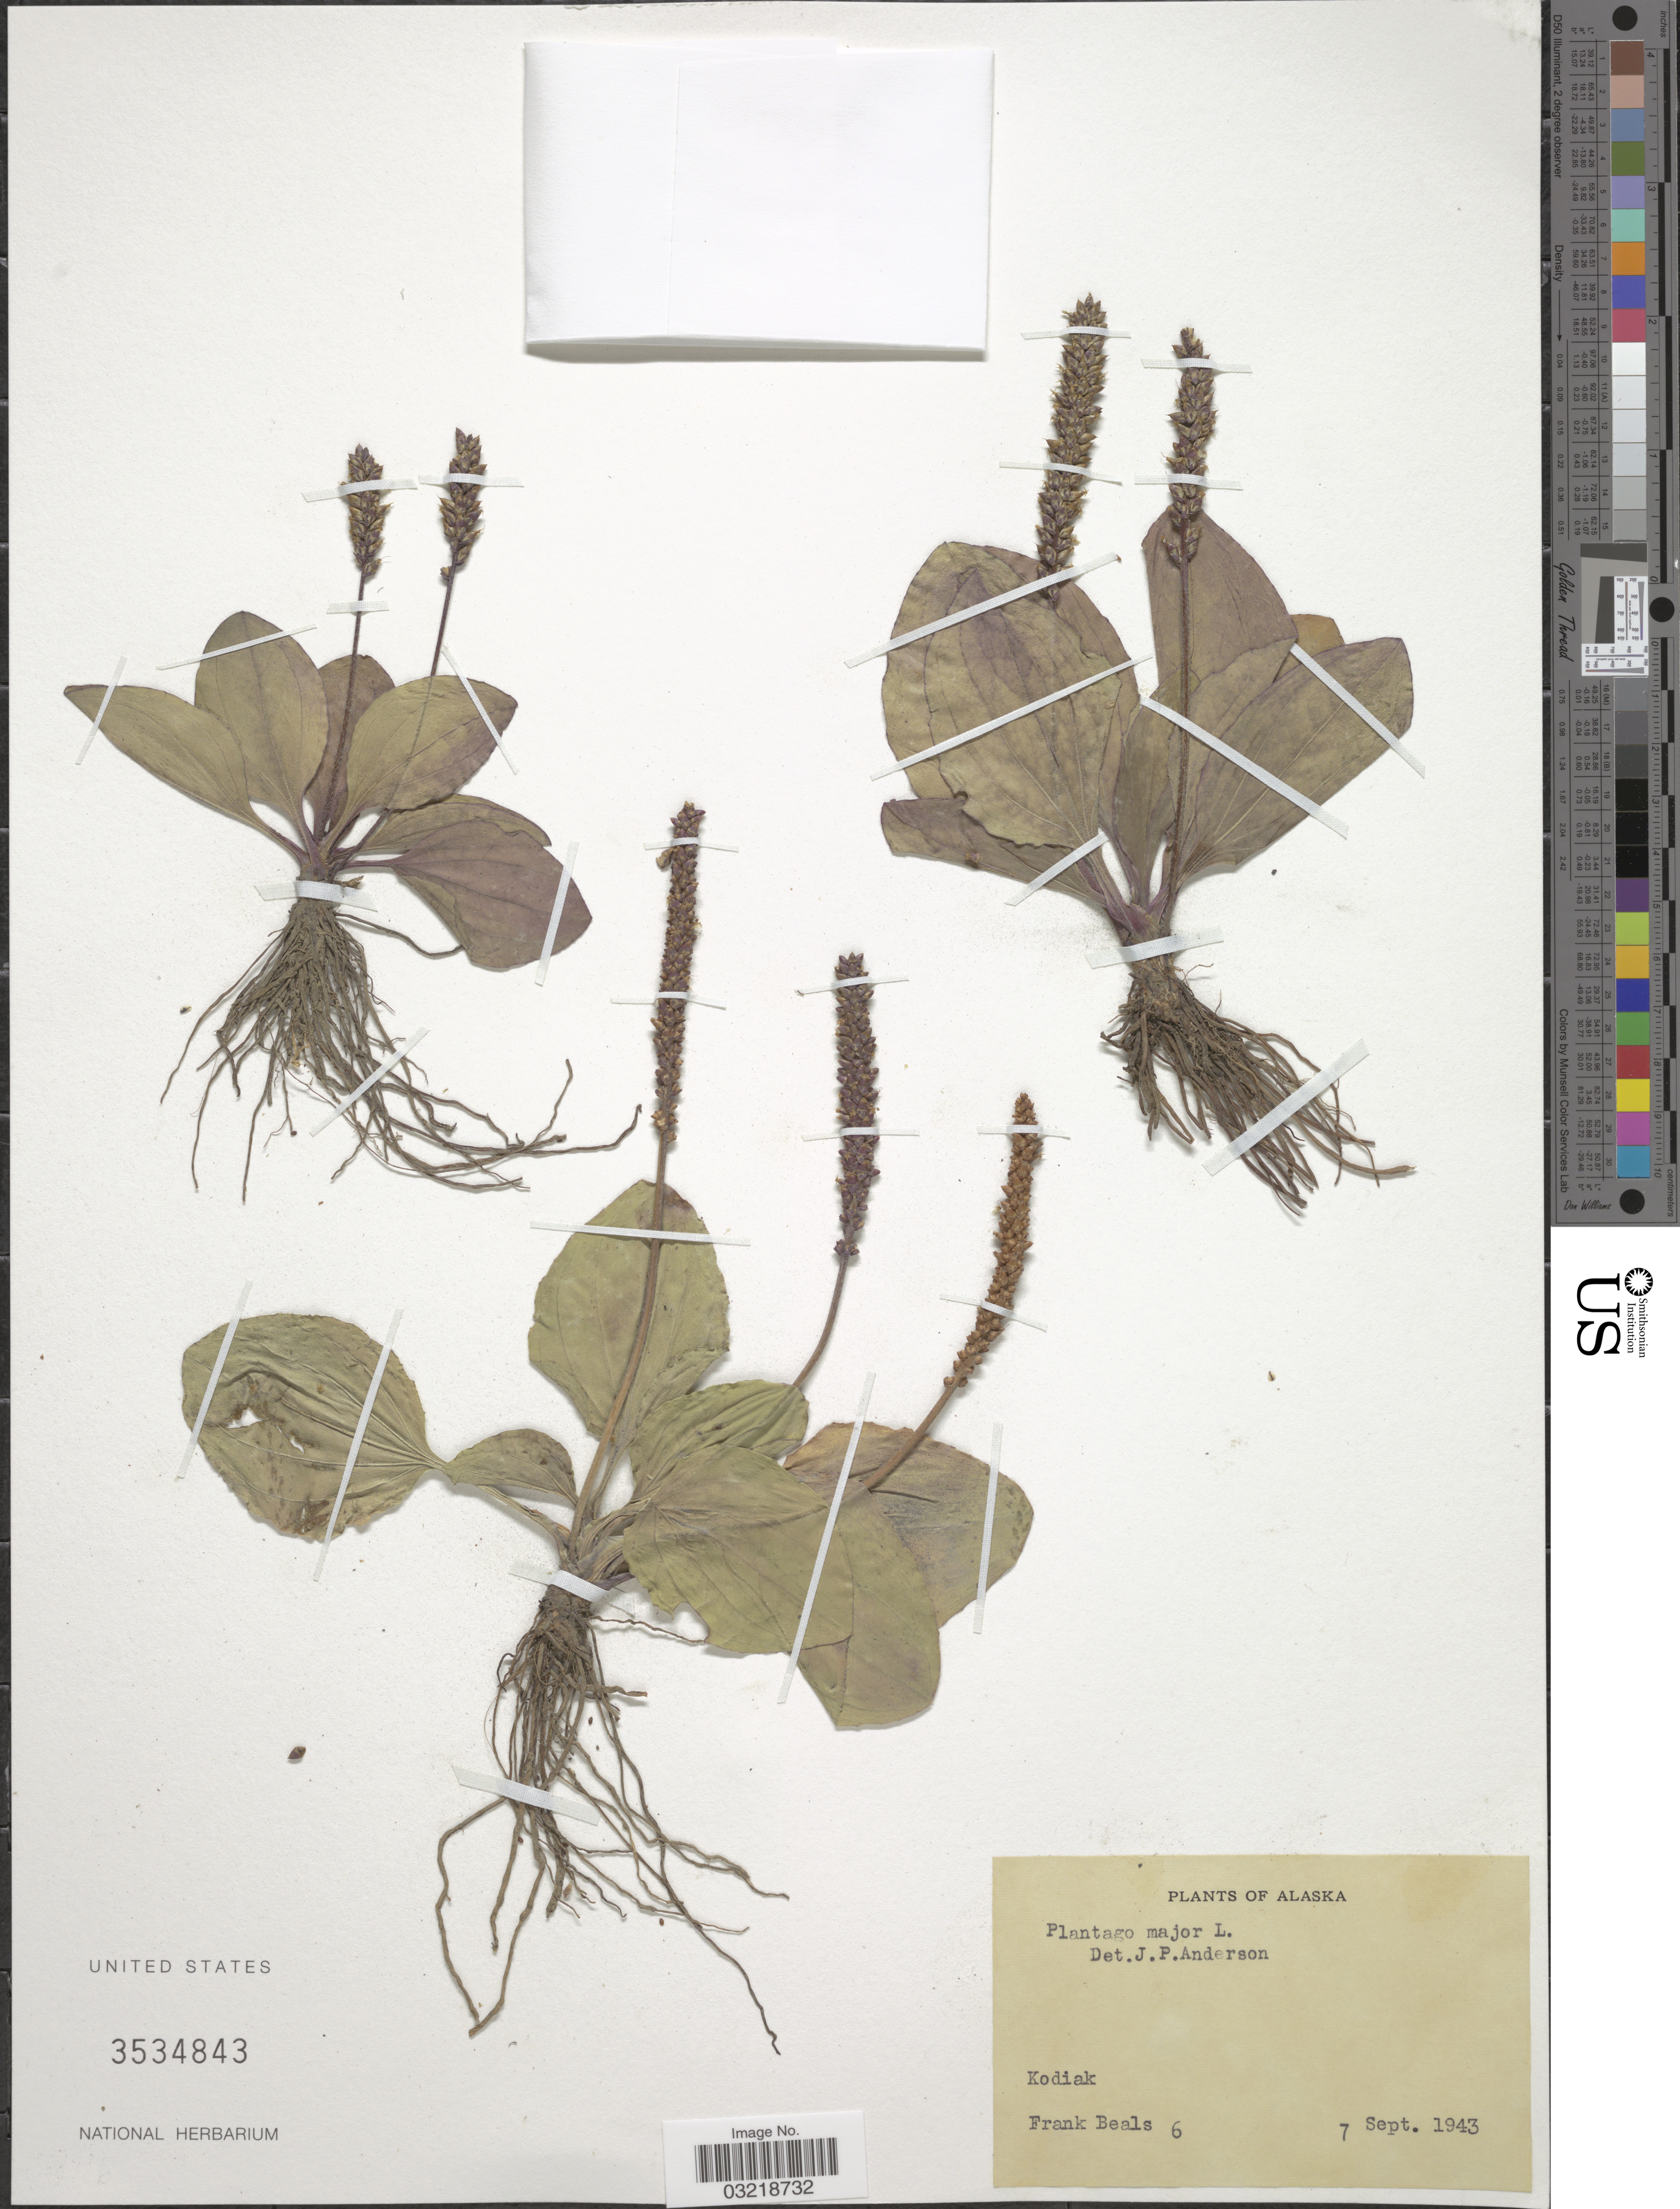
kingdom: Plantae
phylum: Tracheophyta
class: Magnoliopsida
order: Lamiales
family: Plantaginaceae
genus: Plantago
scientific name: Plantago major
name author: L.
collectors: F. Beals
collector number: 6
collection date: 1943-09-07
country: United States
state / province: Alaska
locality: Kodiak.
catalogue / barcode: US 3534843